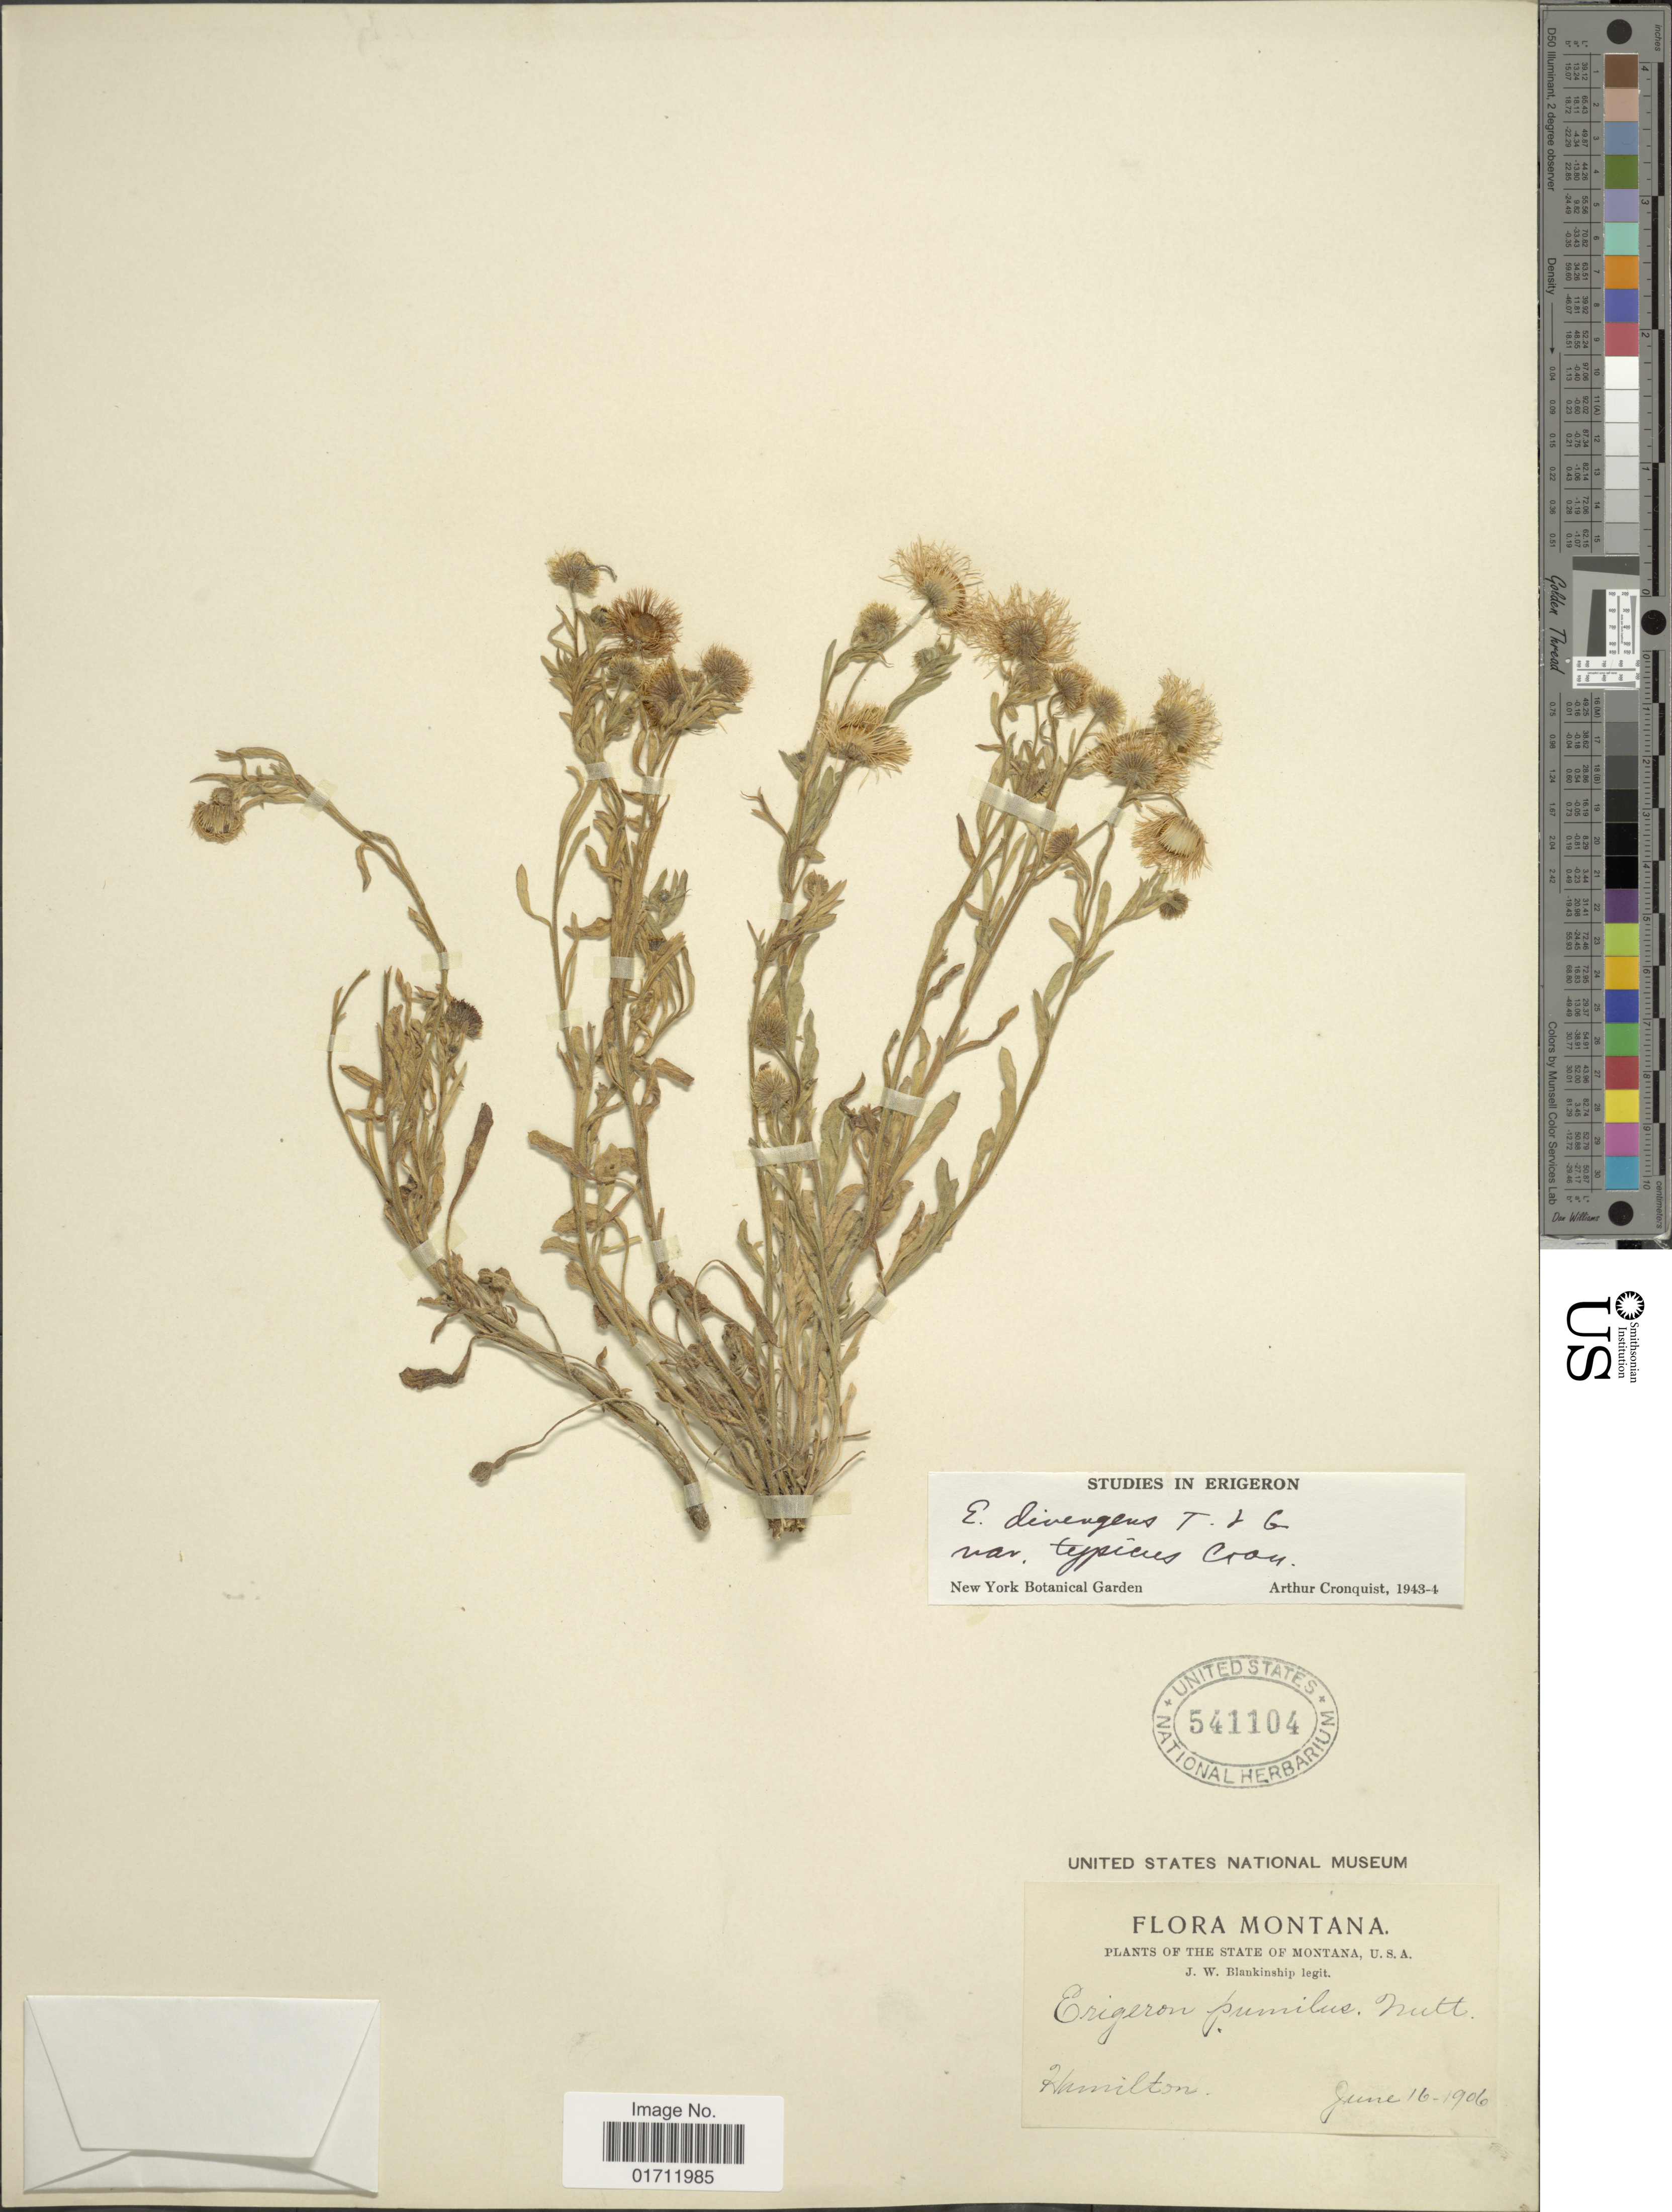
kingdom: Plantae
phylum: Tracheophyta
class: Magnoliopsida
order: Asterales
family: Asteraceae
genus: Erigeron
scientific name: Erigeron divergens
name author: Torr. & A. Gray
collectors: J. W. Blankinship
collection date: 1906-06-16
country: United States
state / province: Montana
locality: The State of Montana, U.S.A., Hamilton.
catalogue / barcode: US 541104